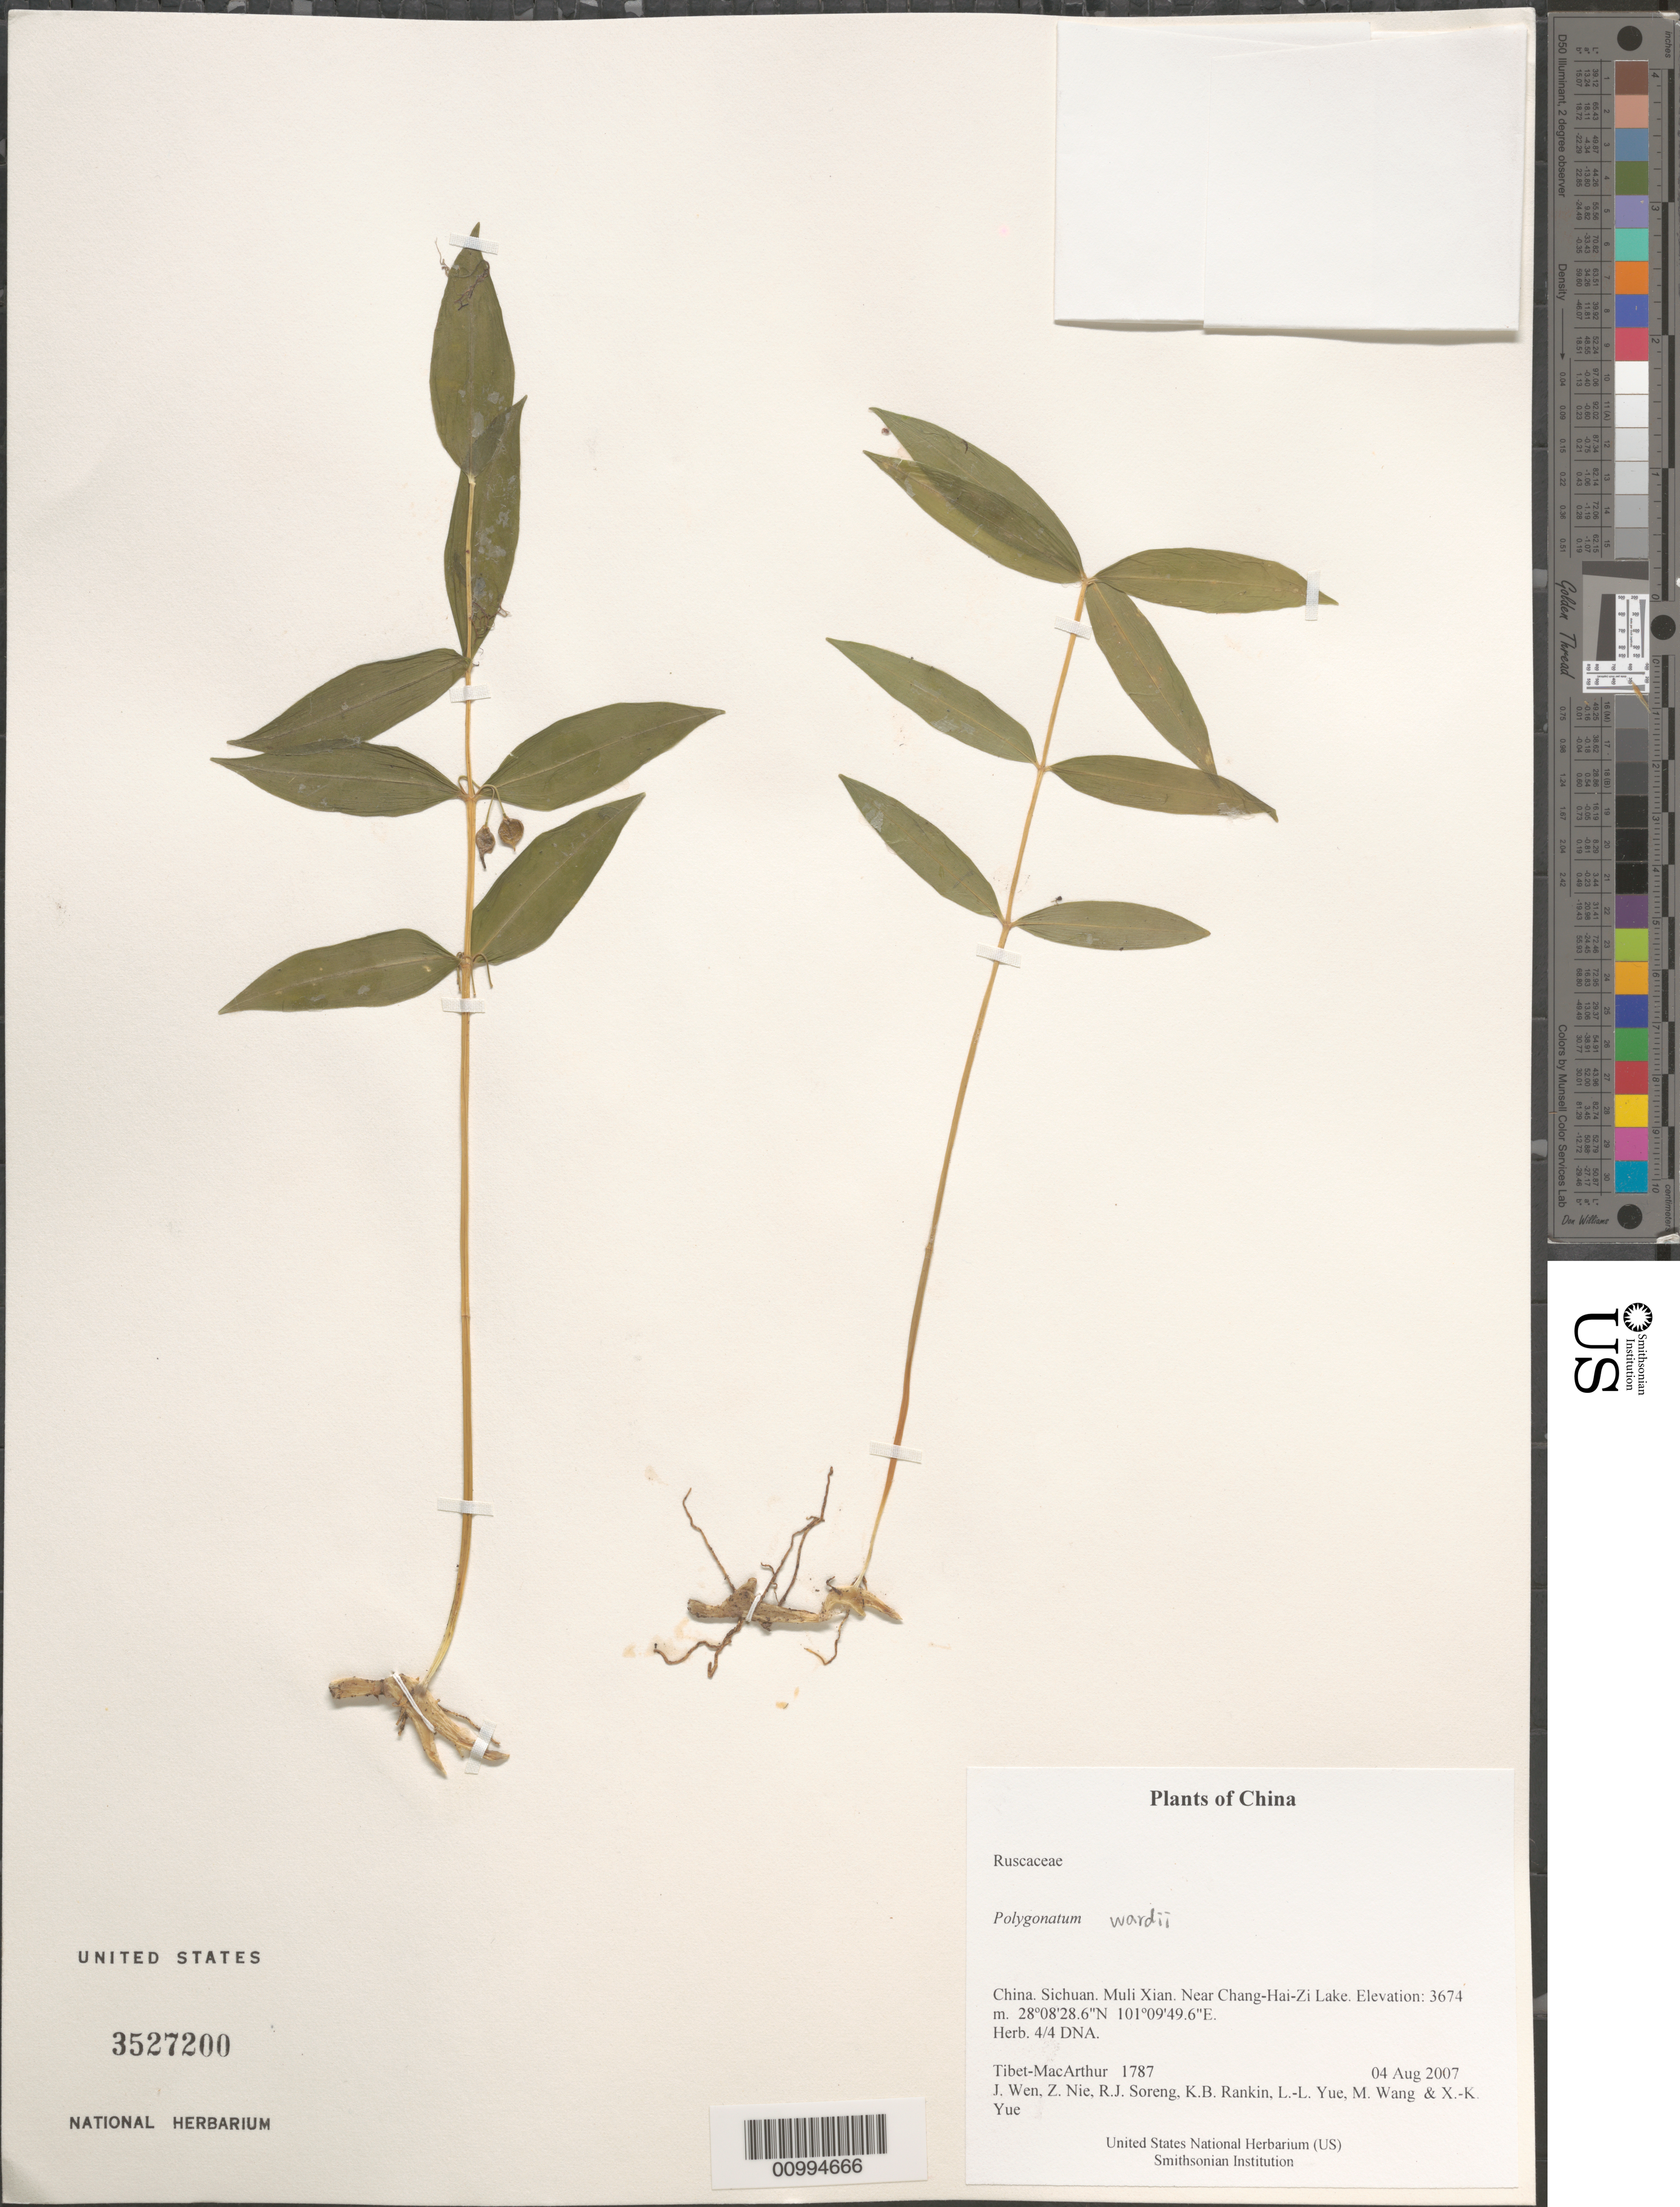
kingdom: Plantae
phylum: Tracheophyta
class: Liliopsida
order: Asparagales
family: Asparagaceae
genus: Polygonatum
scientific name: Polygonatum sp.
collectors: Tibet-MacArthur, J. Wen, Z. Nie, R. J. Soreng, K. Rankin, L. Yue, M. Wang & X. Yue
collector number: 1787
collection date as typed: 04 Aug 2007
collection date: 2007-08-04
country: China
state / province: Sichuan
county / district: Muli Xian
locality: Near Chang-Hai-Zi Lake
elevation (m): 3674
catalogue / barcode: US 3527200